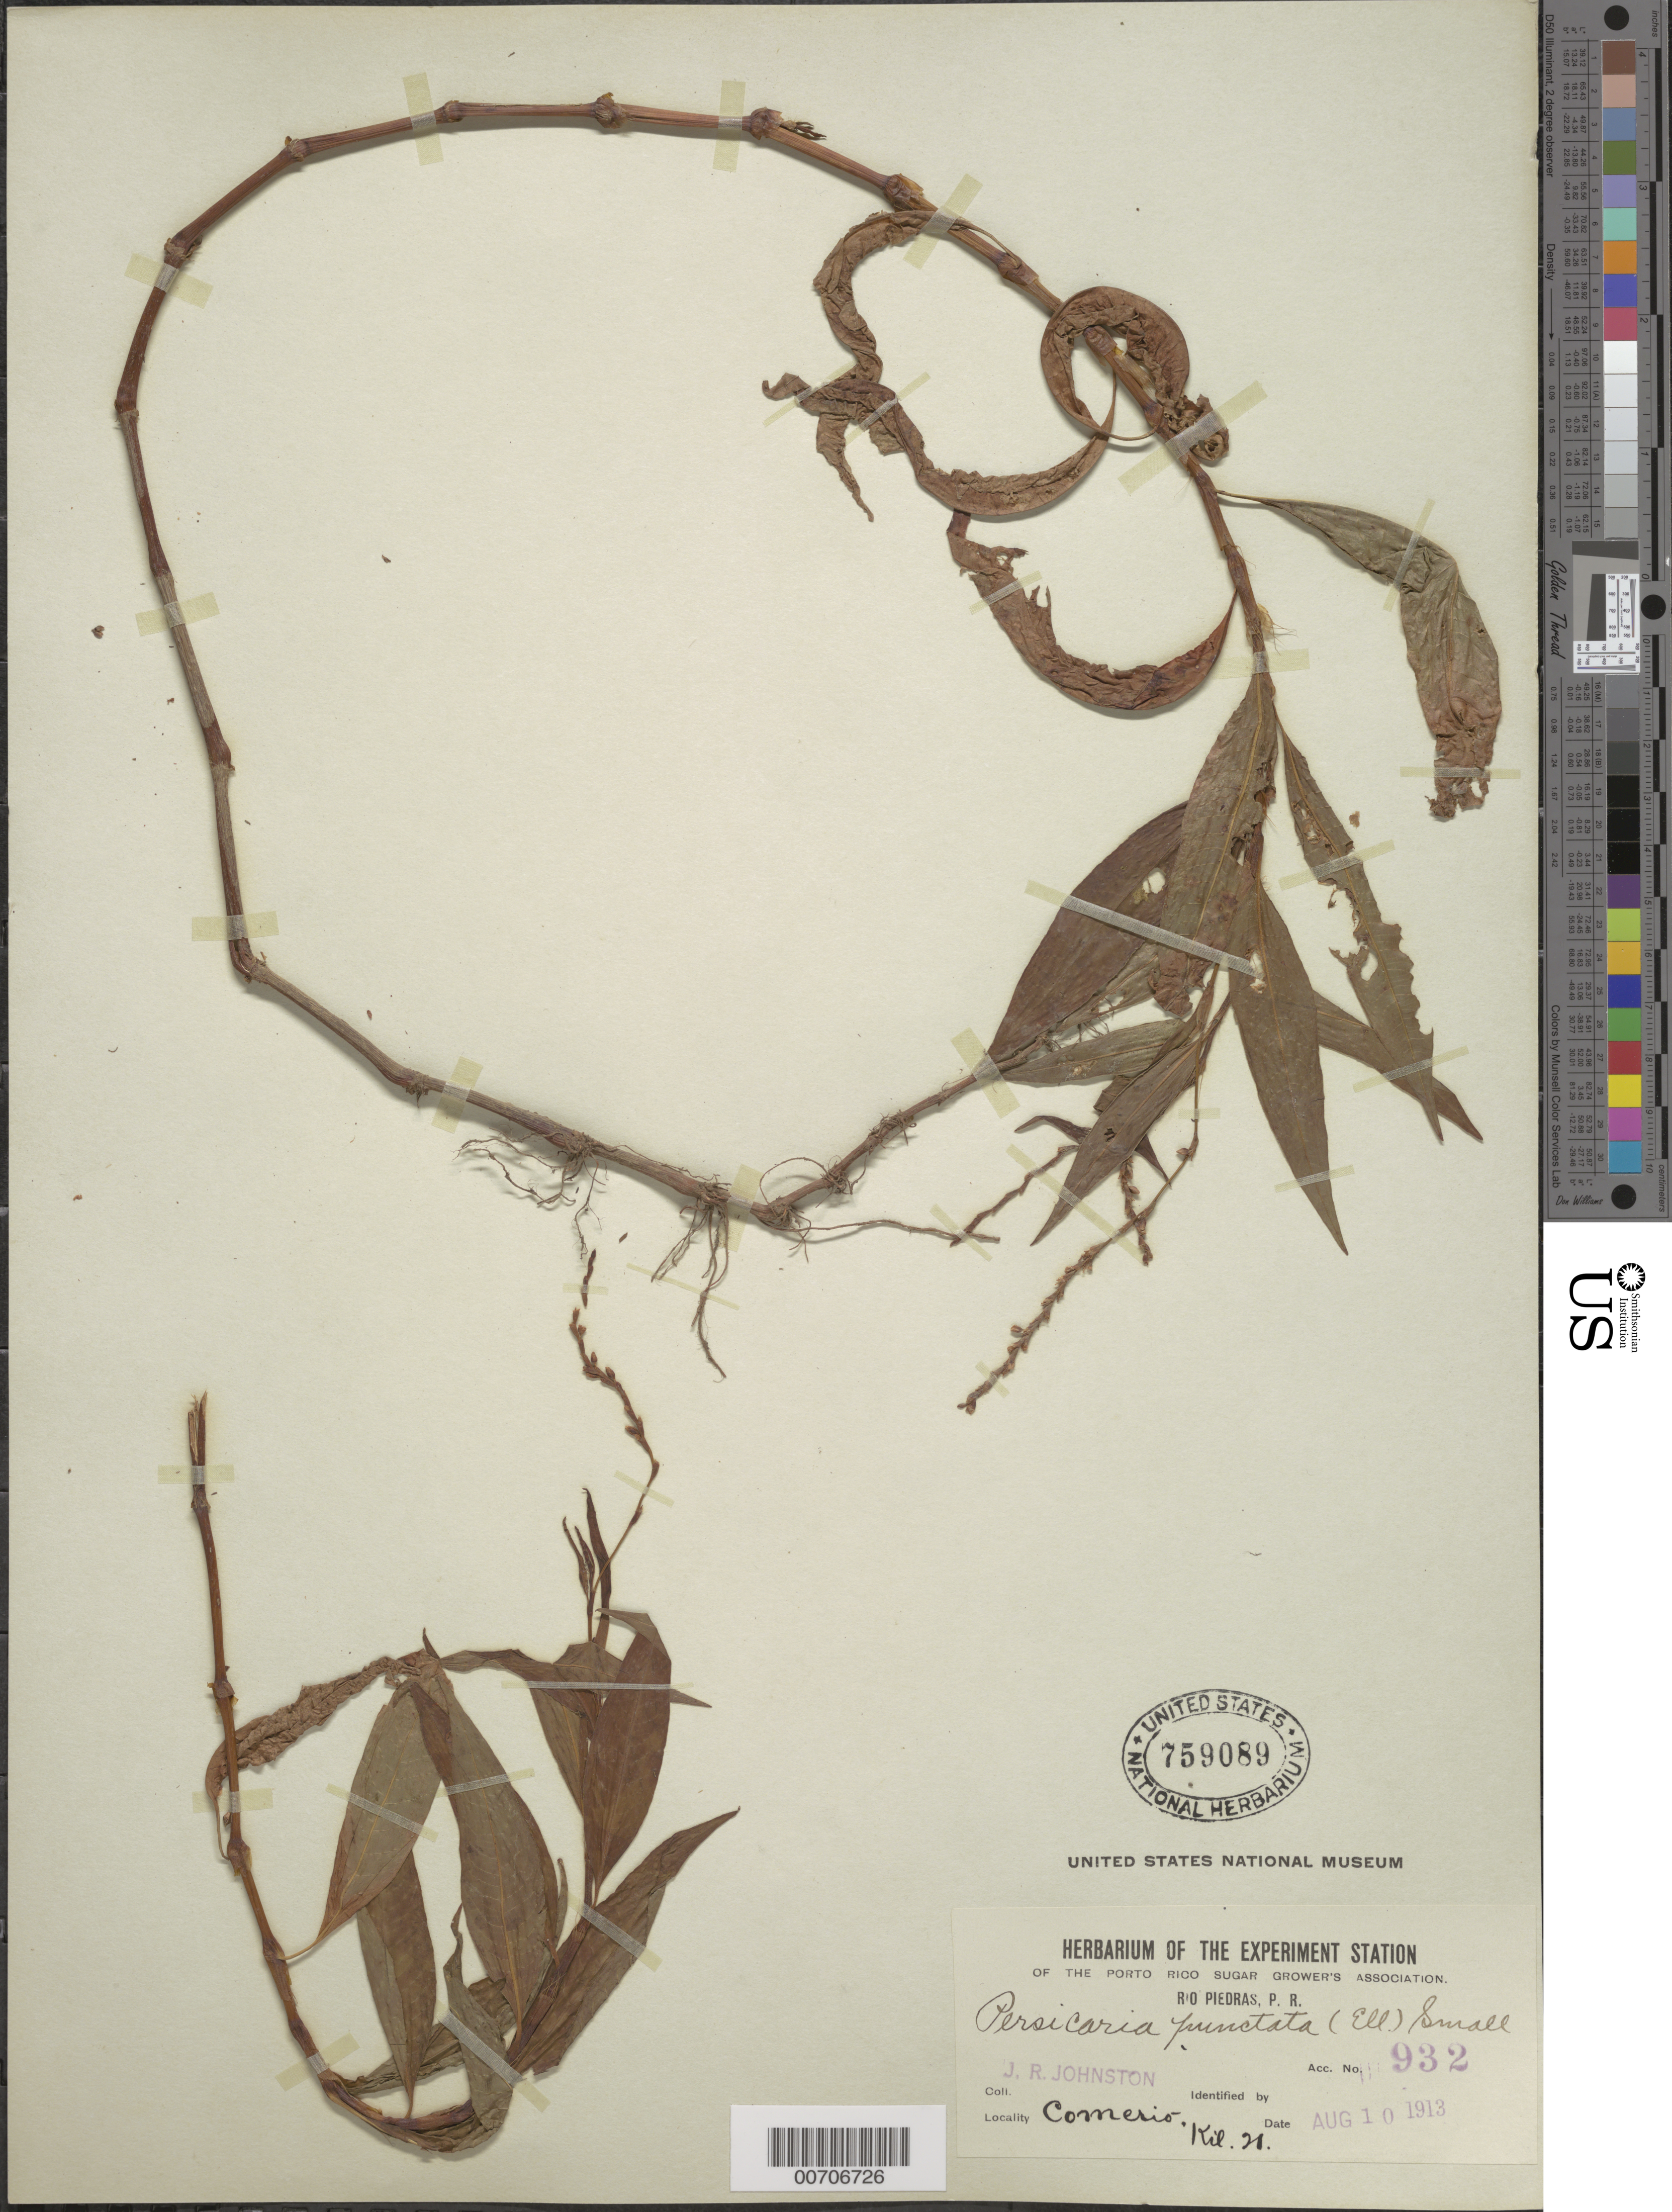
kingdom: Plantae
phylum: Tracheophyta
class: Magnoliopsida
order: Caryophyllales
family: Polygonaceae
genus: Persicaria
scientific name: Persicaria punctata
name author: (Elliott) Small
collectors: J. Johnston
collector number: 932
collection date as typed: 10 Aug 1913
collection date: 1913-08-10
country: Puerto Rico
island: Greater Antilles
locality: Río Piedras, Comerio, Km 21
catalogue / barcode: US 759089